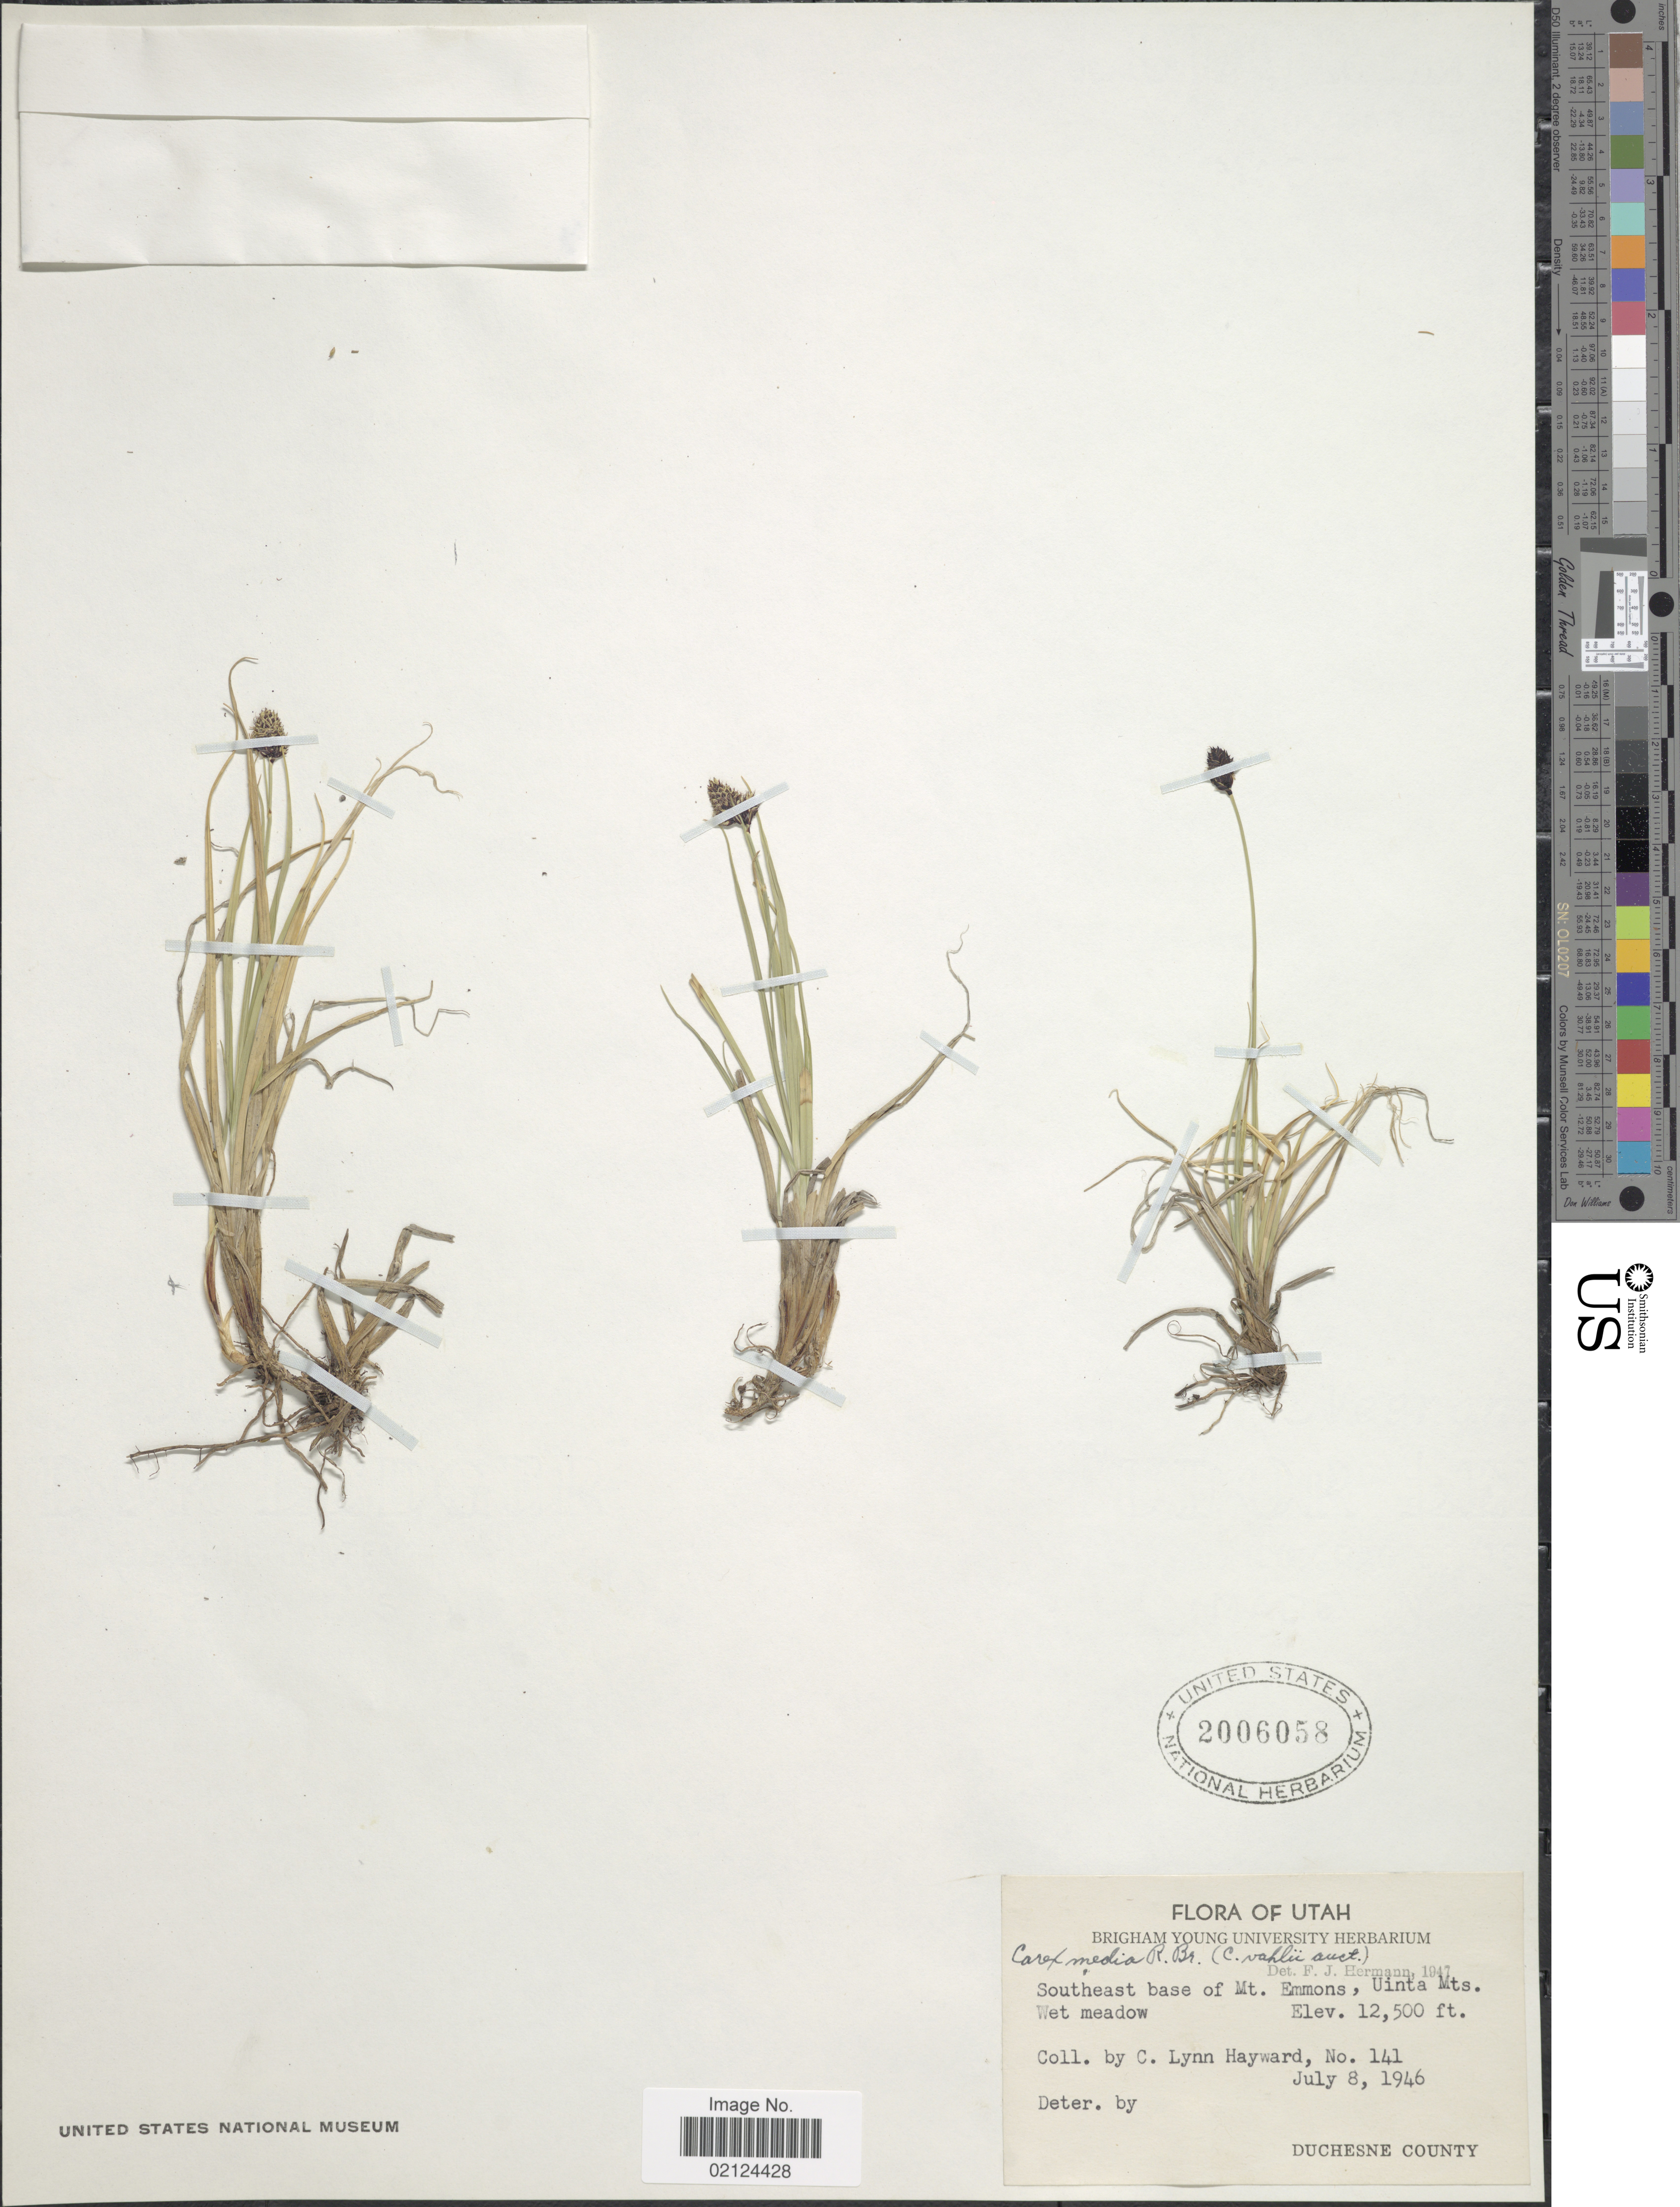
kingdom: Plantae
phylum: Tracheophyta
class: Liliopsida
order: Poales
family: Cyperaceae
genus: Carex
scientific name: Carex media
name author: R. Br.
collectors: C. Hayward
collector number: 141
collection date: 1946-07-08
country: United States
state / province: Utah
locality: Southeast base of Mt. Emmons, Uinta Mts., Duchesne County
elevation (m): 3810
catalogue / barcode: US 2006058